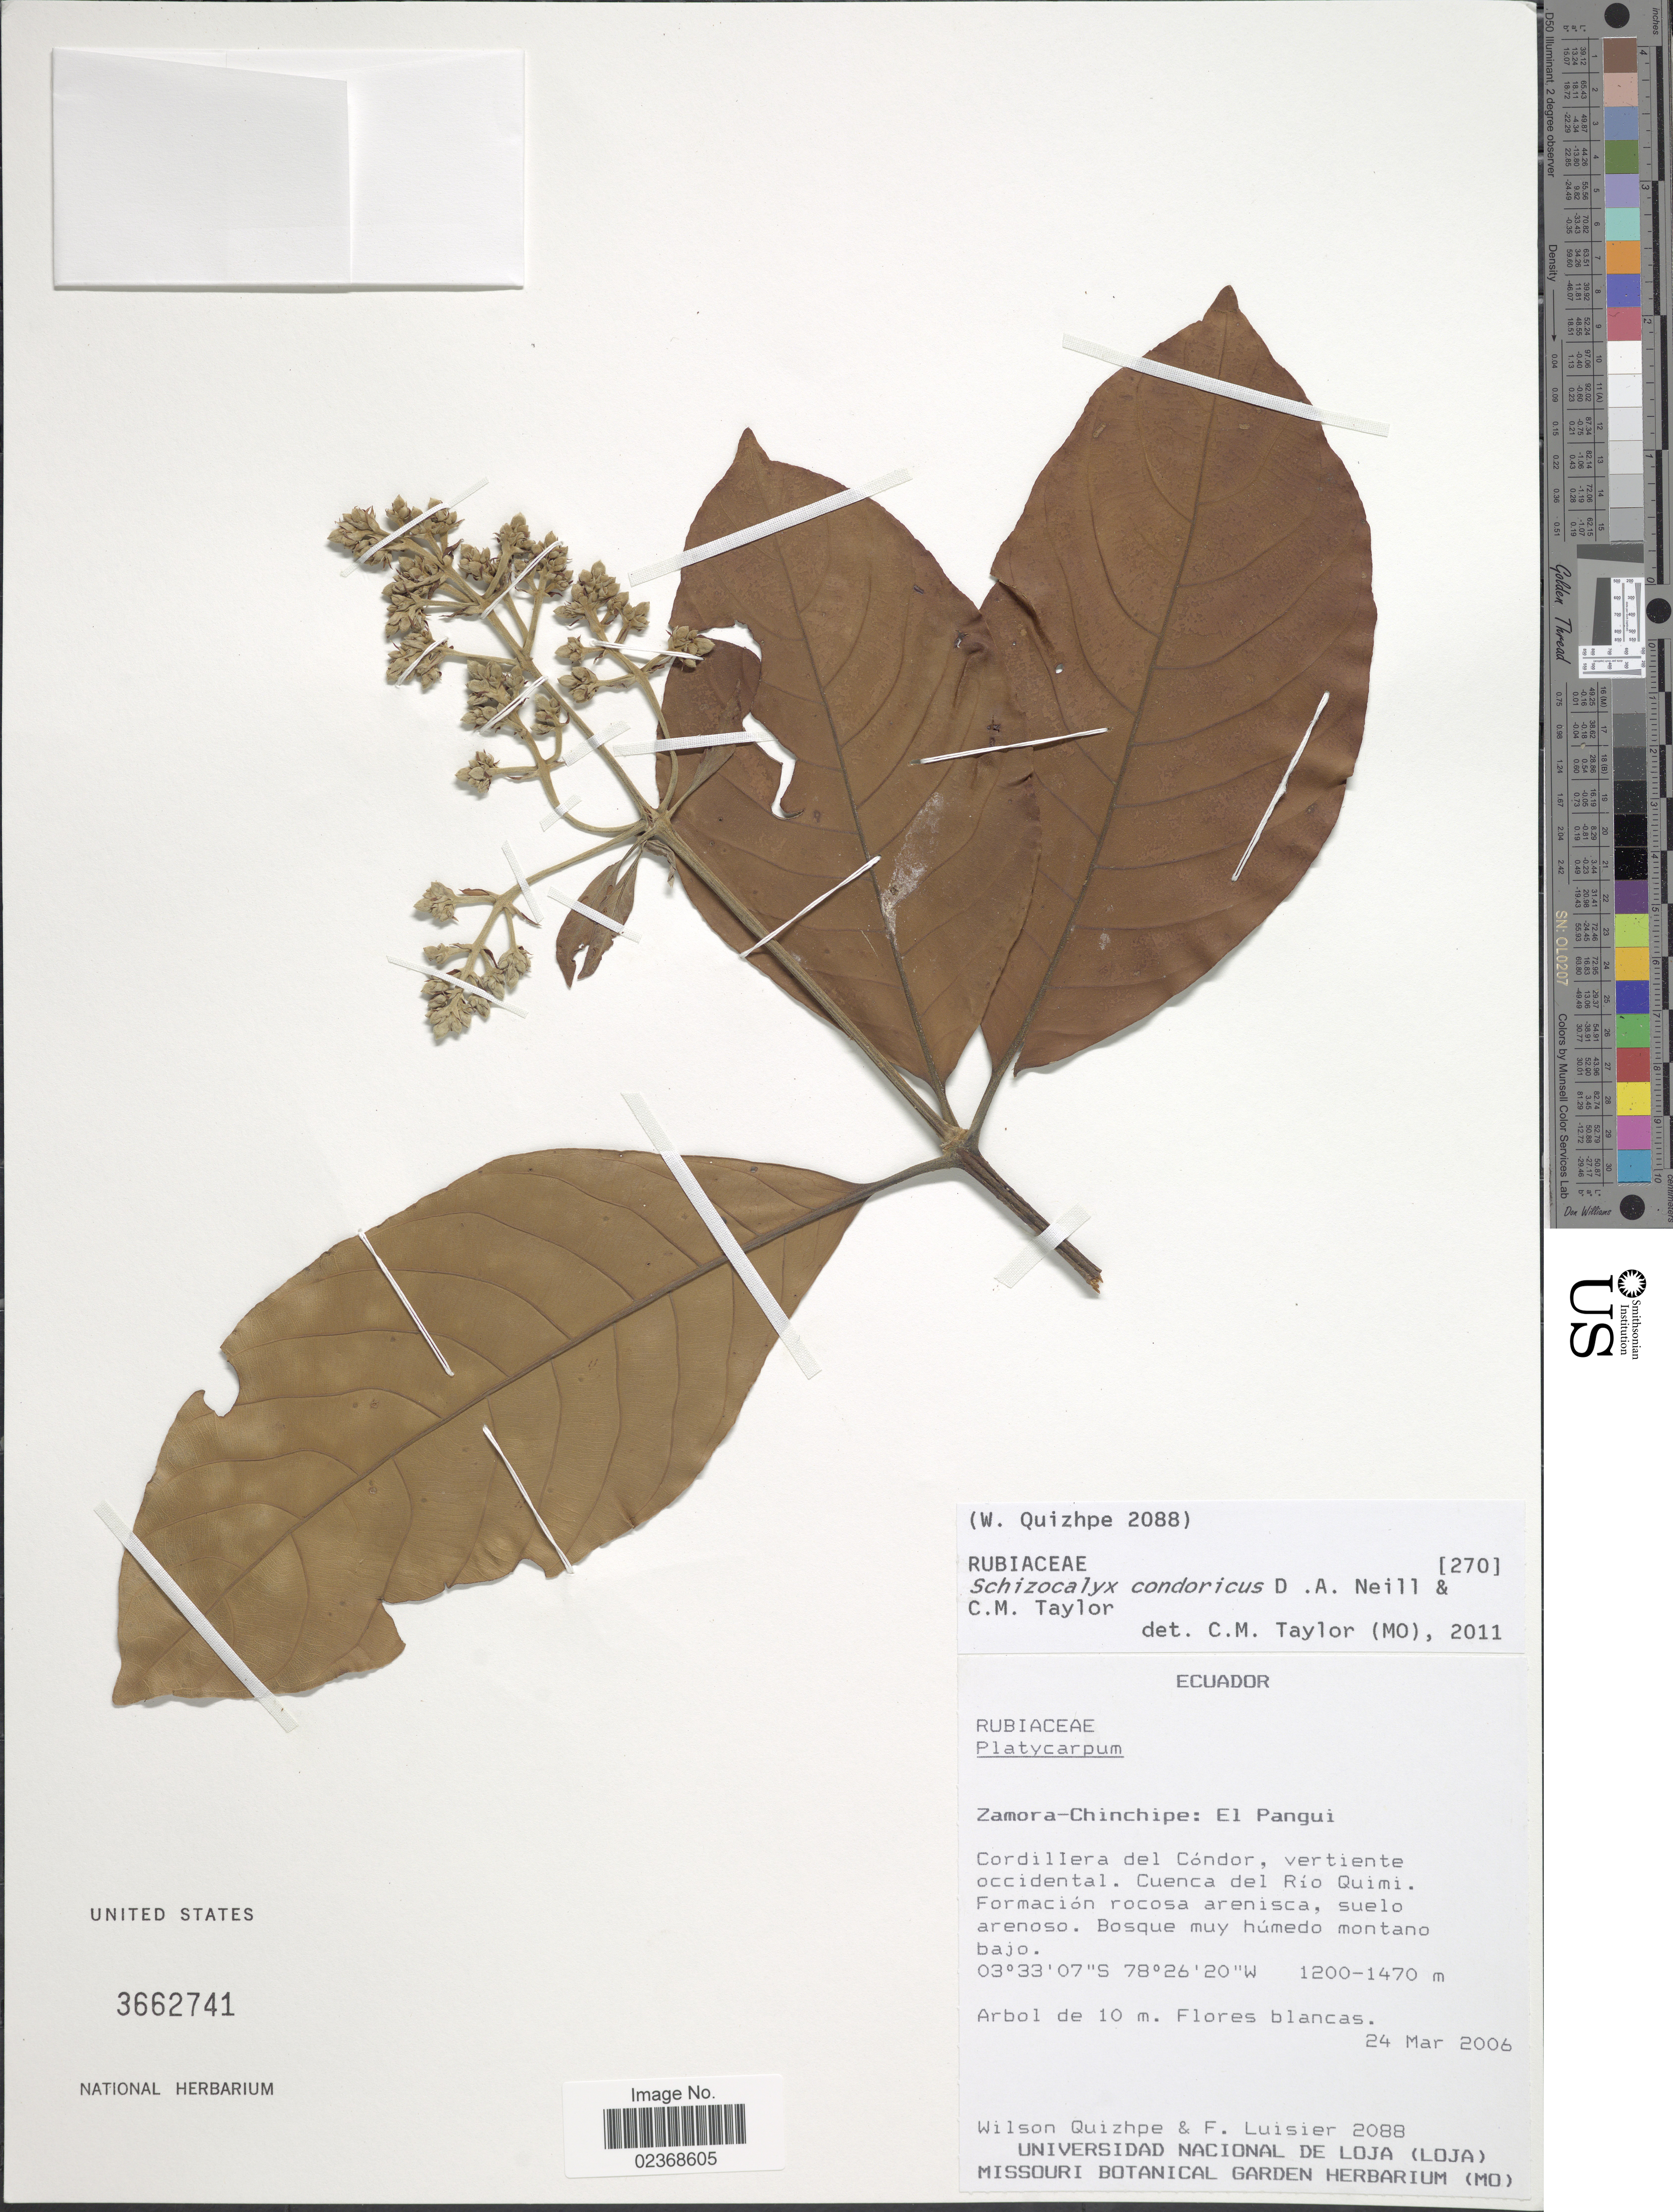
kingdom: Plantae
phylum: Tracheophyta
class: Magnoliopsida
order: Gentianales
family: Rubiaceae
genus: Schizocalyx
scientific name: Schizocalyx condoricus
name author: D.A. Neill & C.M. Taylor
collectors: W. Quizhpe & F. Luisier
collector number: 2088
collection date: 2006-03-24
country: Ecuador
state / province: Zamora-Chinchipe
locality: El Pangui. Cordillera del Condor, vertiente occidental. Cuena del Rio Quimi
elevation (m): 1200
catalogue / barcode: US 3662741